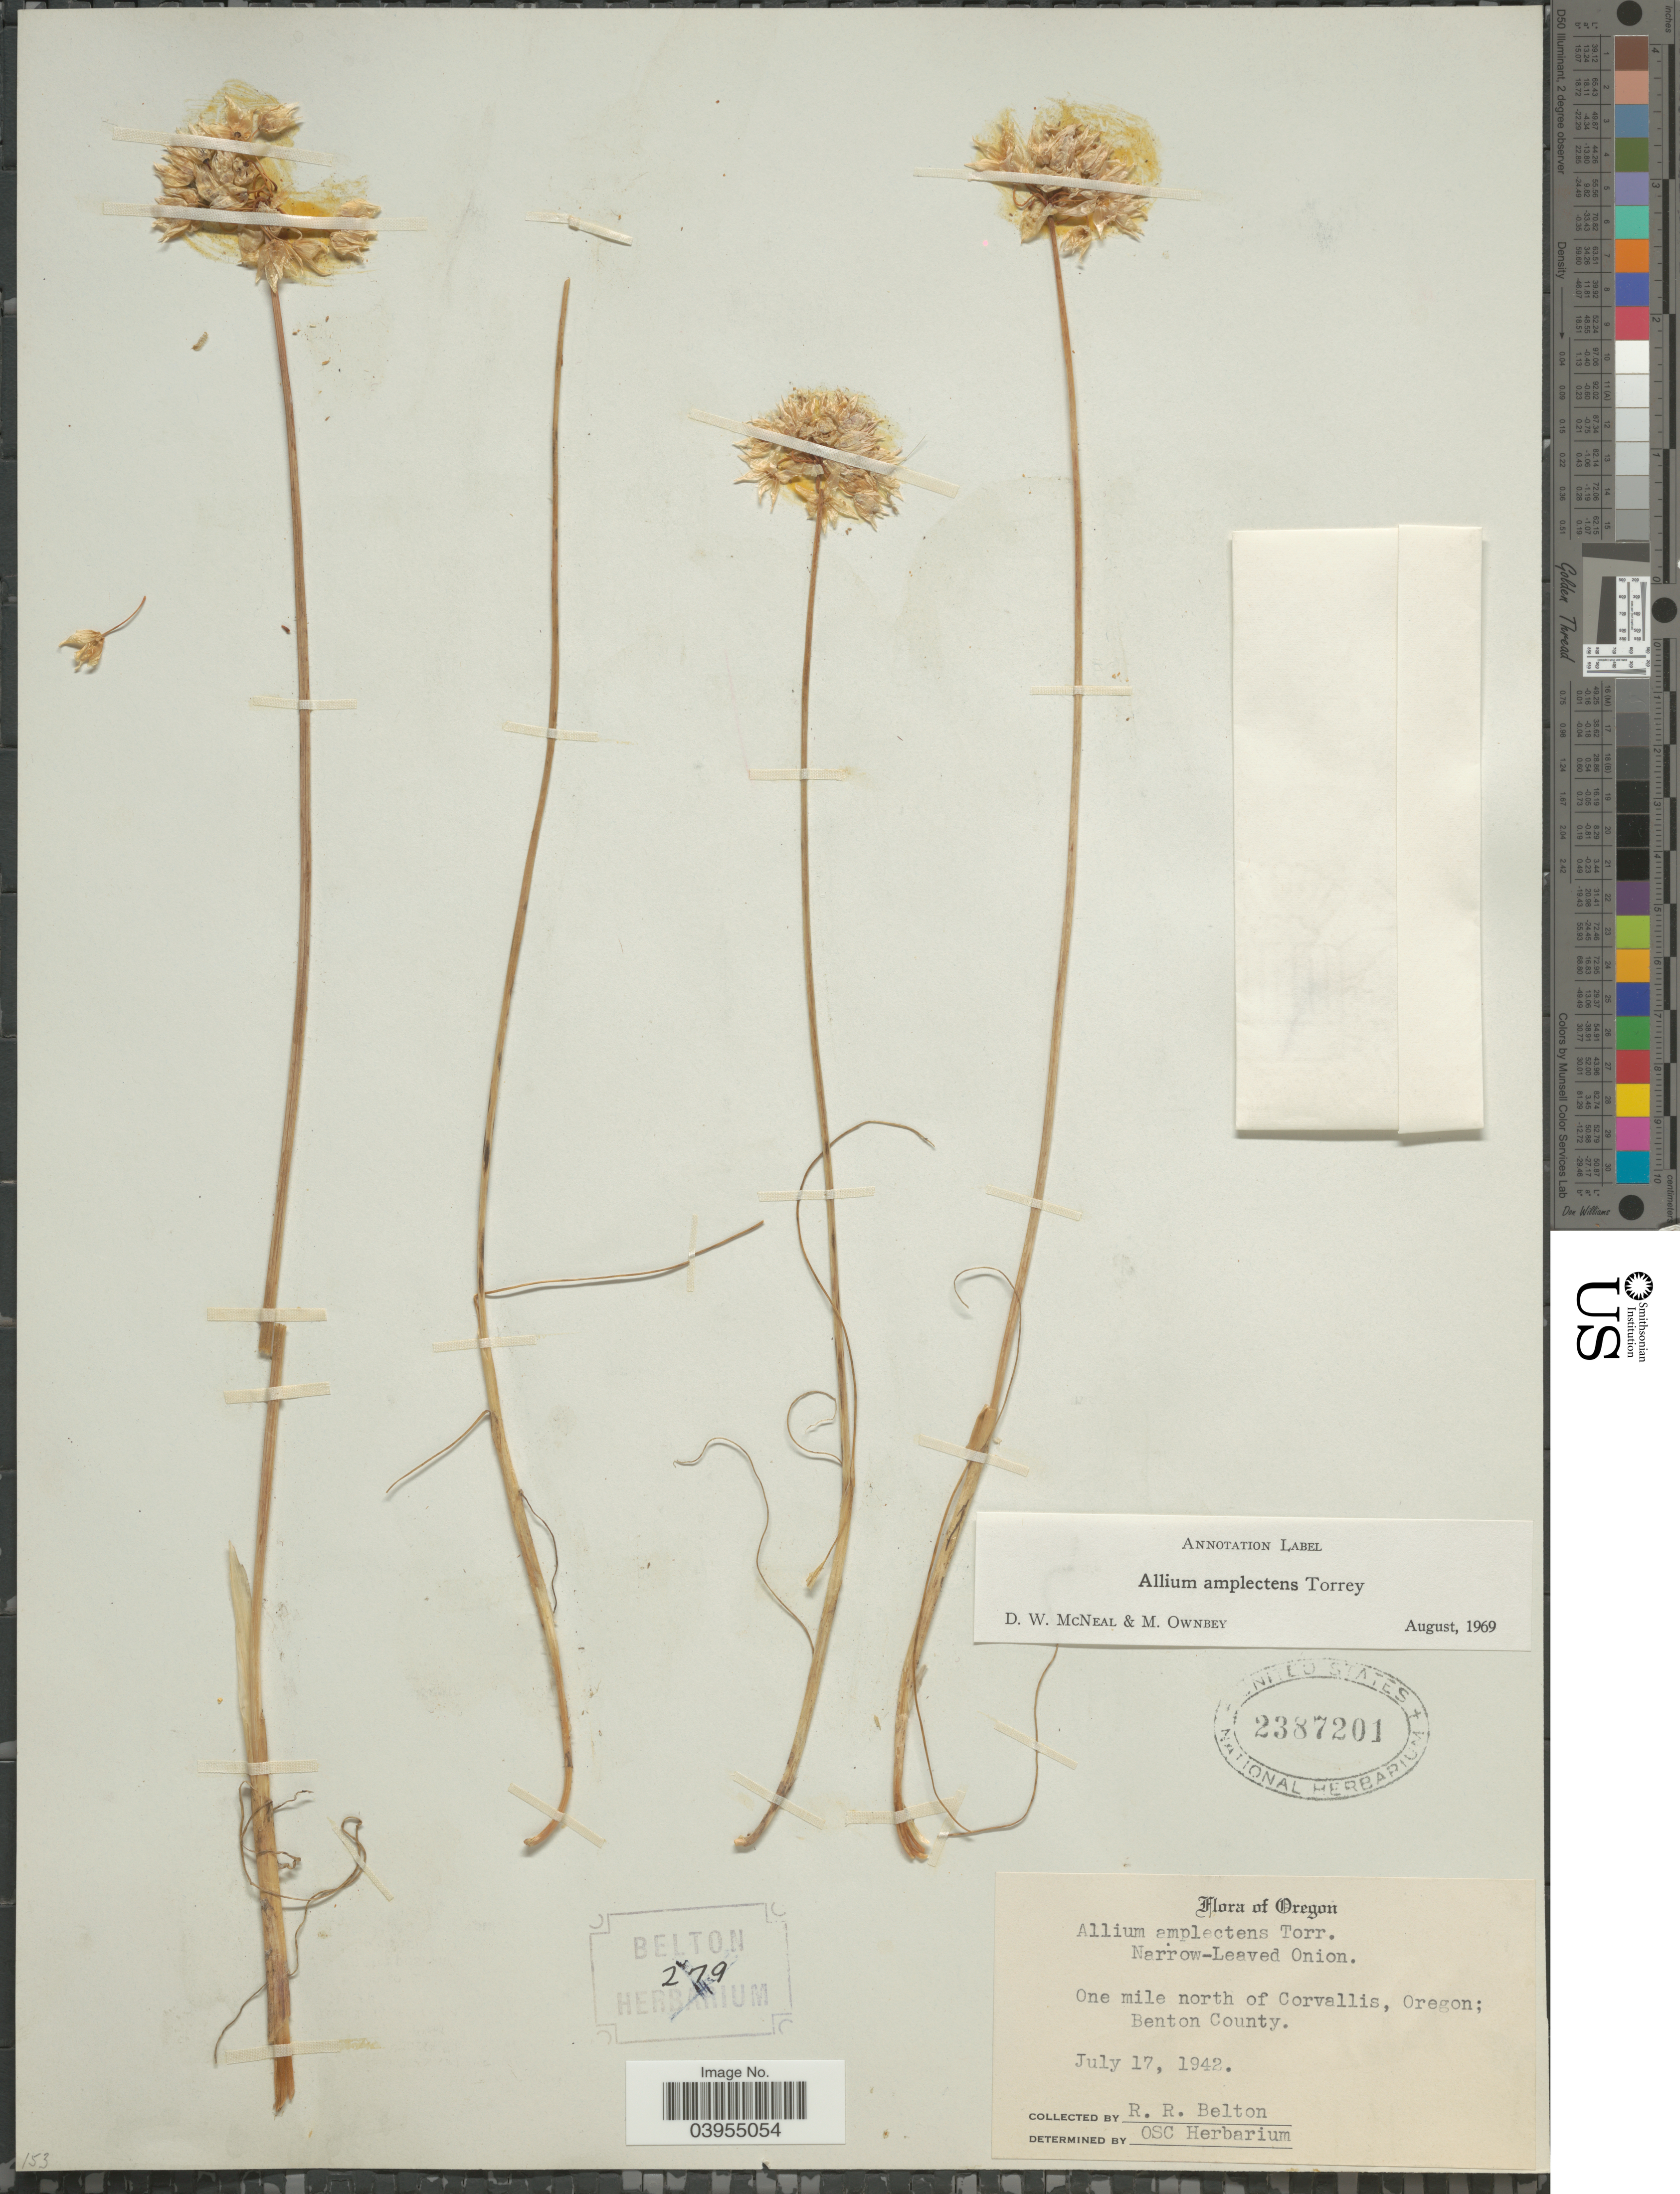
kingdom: Plantae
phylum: Tracheophyta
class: Liliopsida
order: Asparagales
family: Amaryllidaceae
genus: Allium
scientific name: Allium amplectens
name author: Torr.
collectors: R. Belton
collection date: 1942-07-17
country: United States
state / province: Oregon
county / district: Benton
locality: One mile north of Corvallis; Benton County.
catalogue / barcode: US 2387201